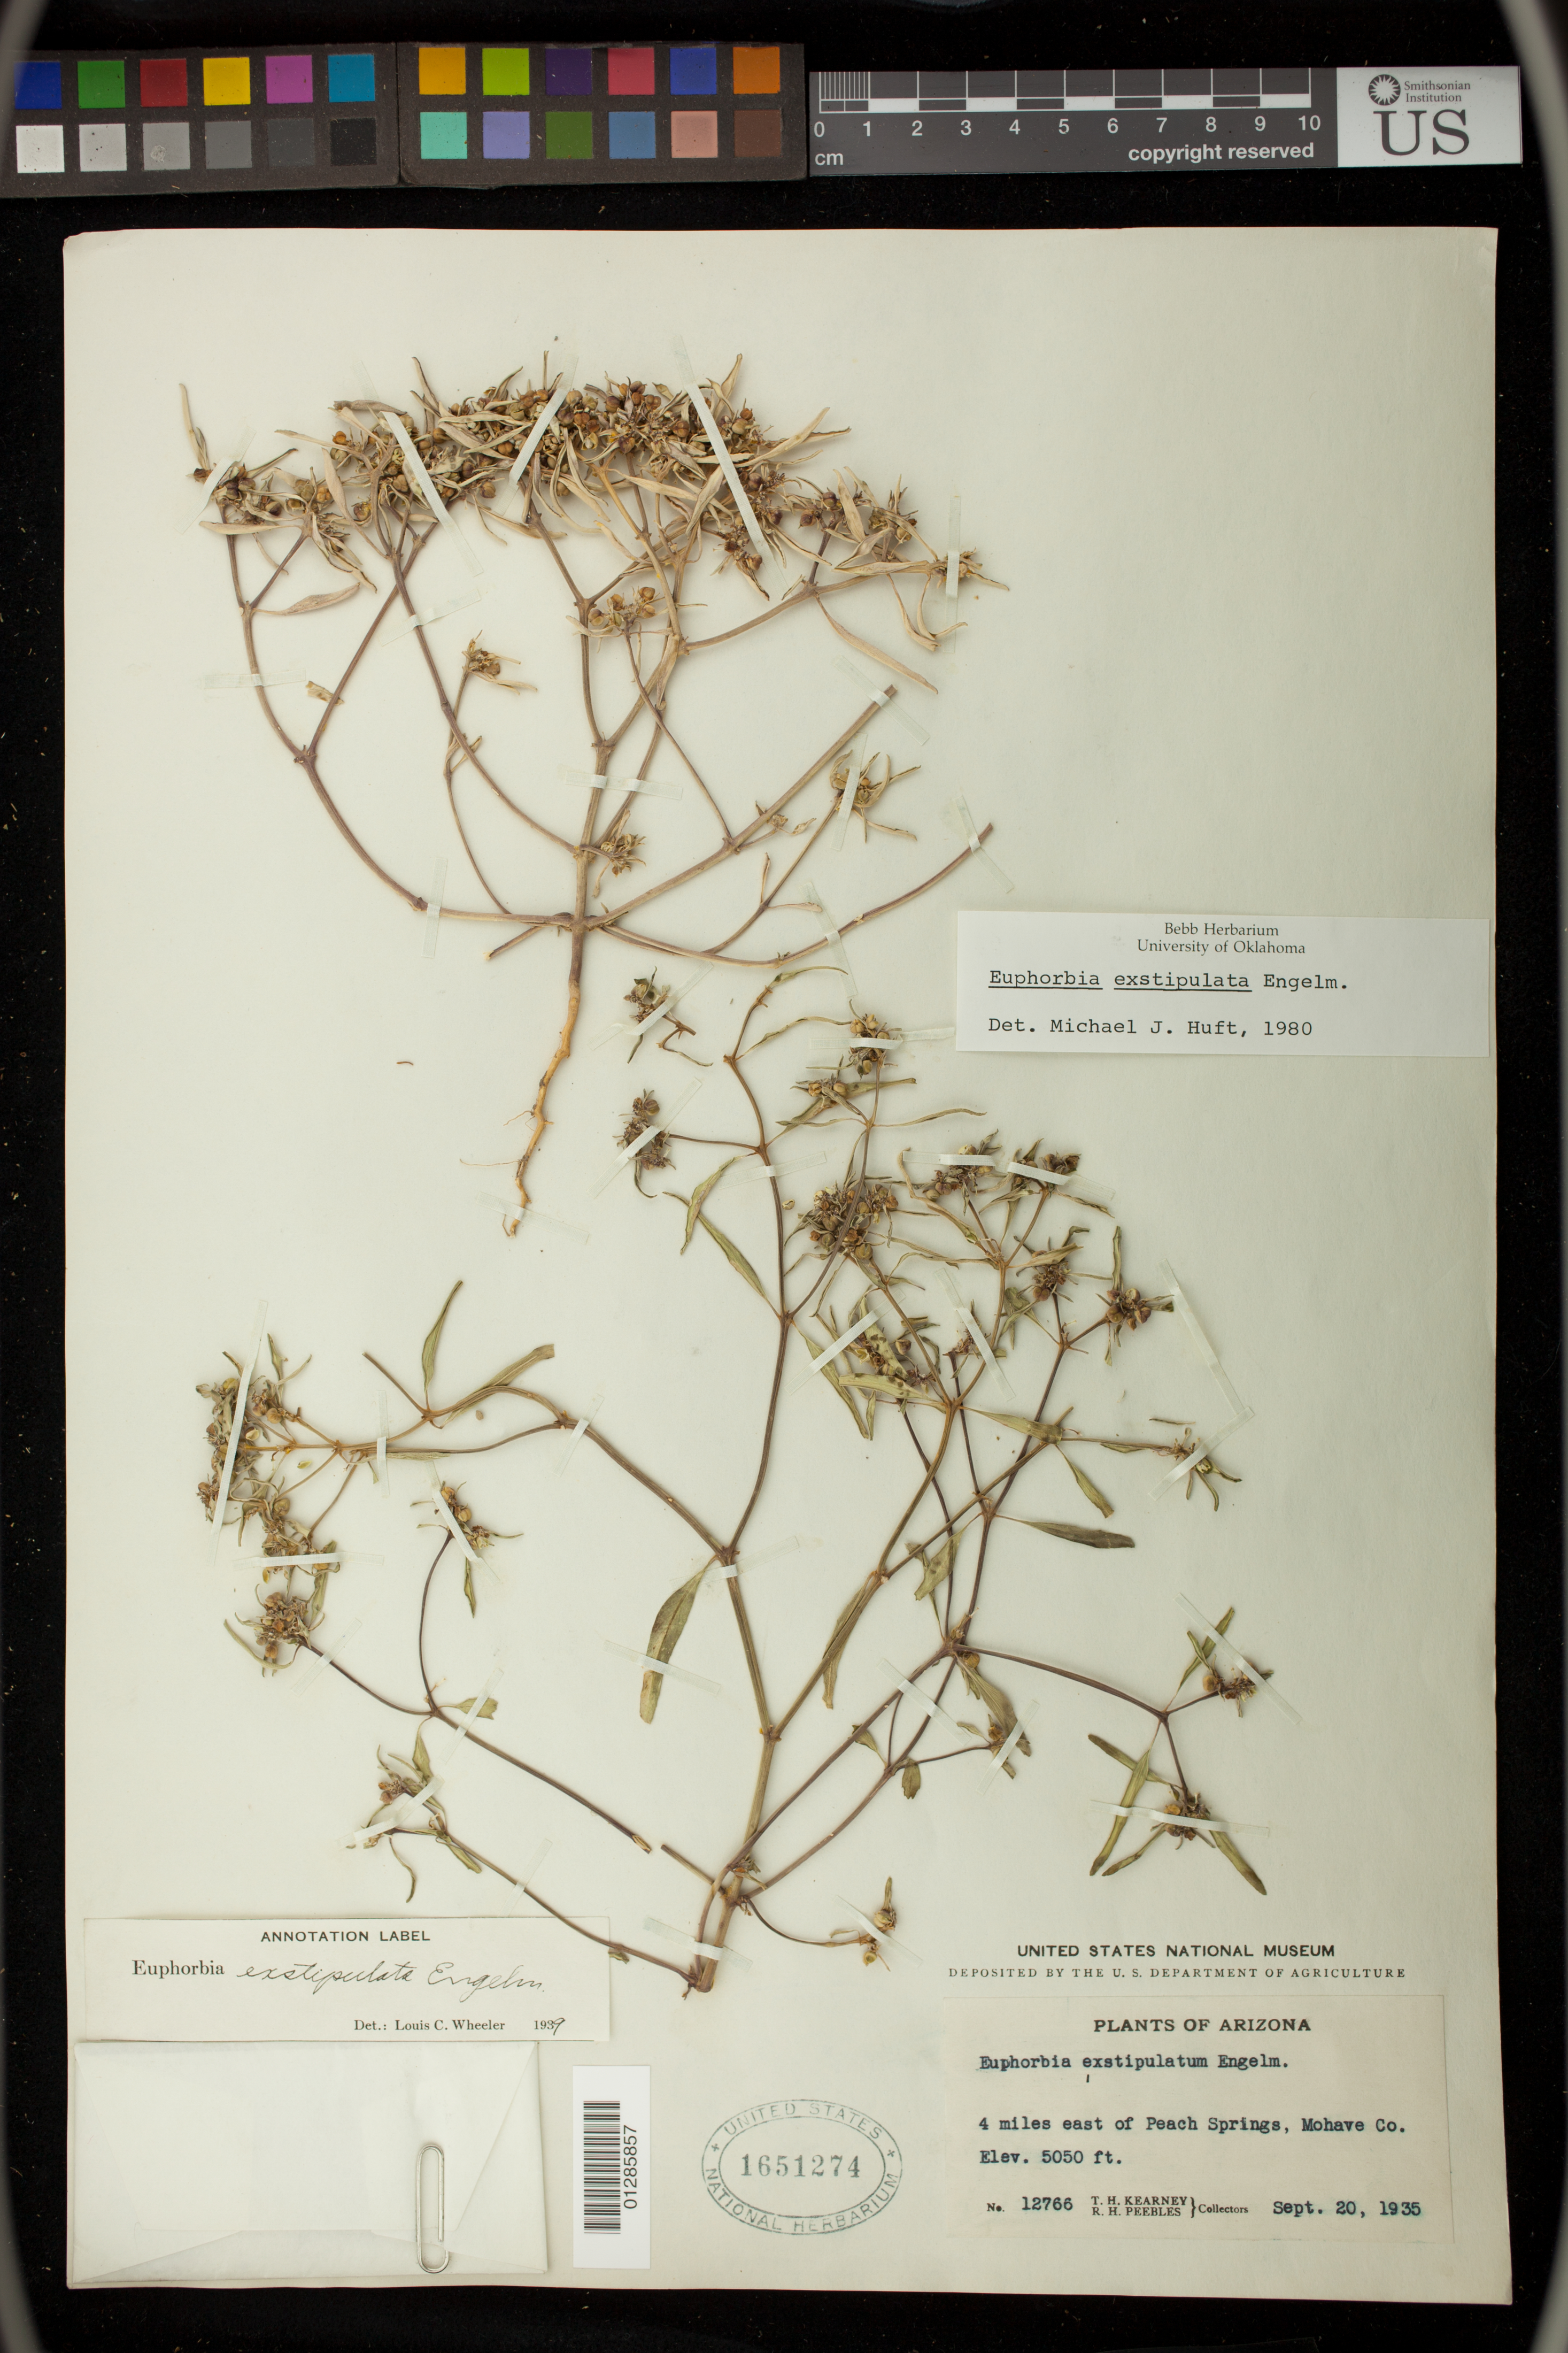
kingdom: Plantae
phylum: Tracheophyta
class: Magnoliopsida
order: Malpighiales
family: Euphorbiaceae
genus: Euphorbia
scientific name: Euphorbia exstipulata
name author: Engelm. in Emory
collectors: T. H. Kearney & R. H. Peebles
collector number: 12766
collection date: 1935-09-20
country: United States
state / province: Arizona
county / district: Mohave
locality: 4 miles east of Peach Springs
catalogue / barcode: US 1651274